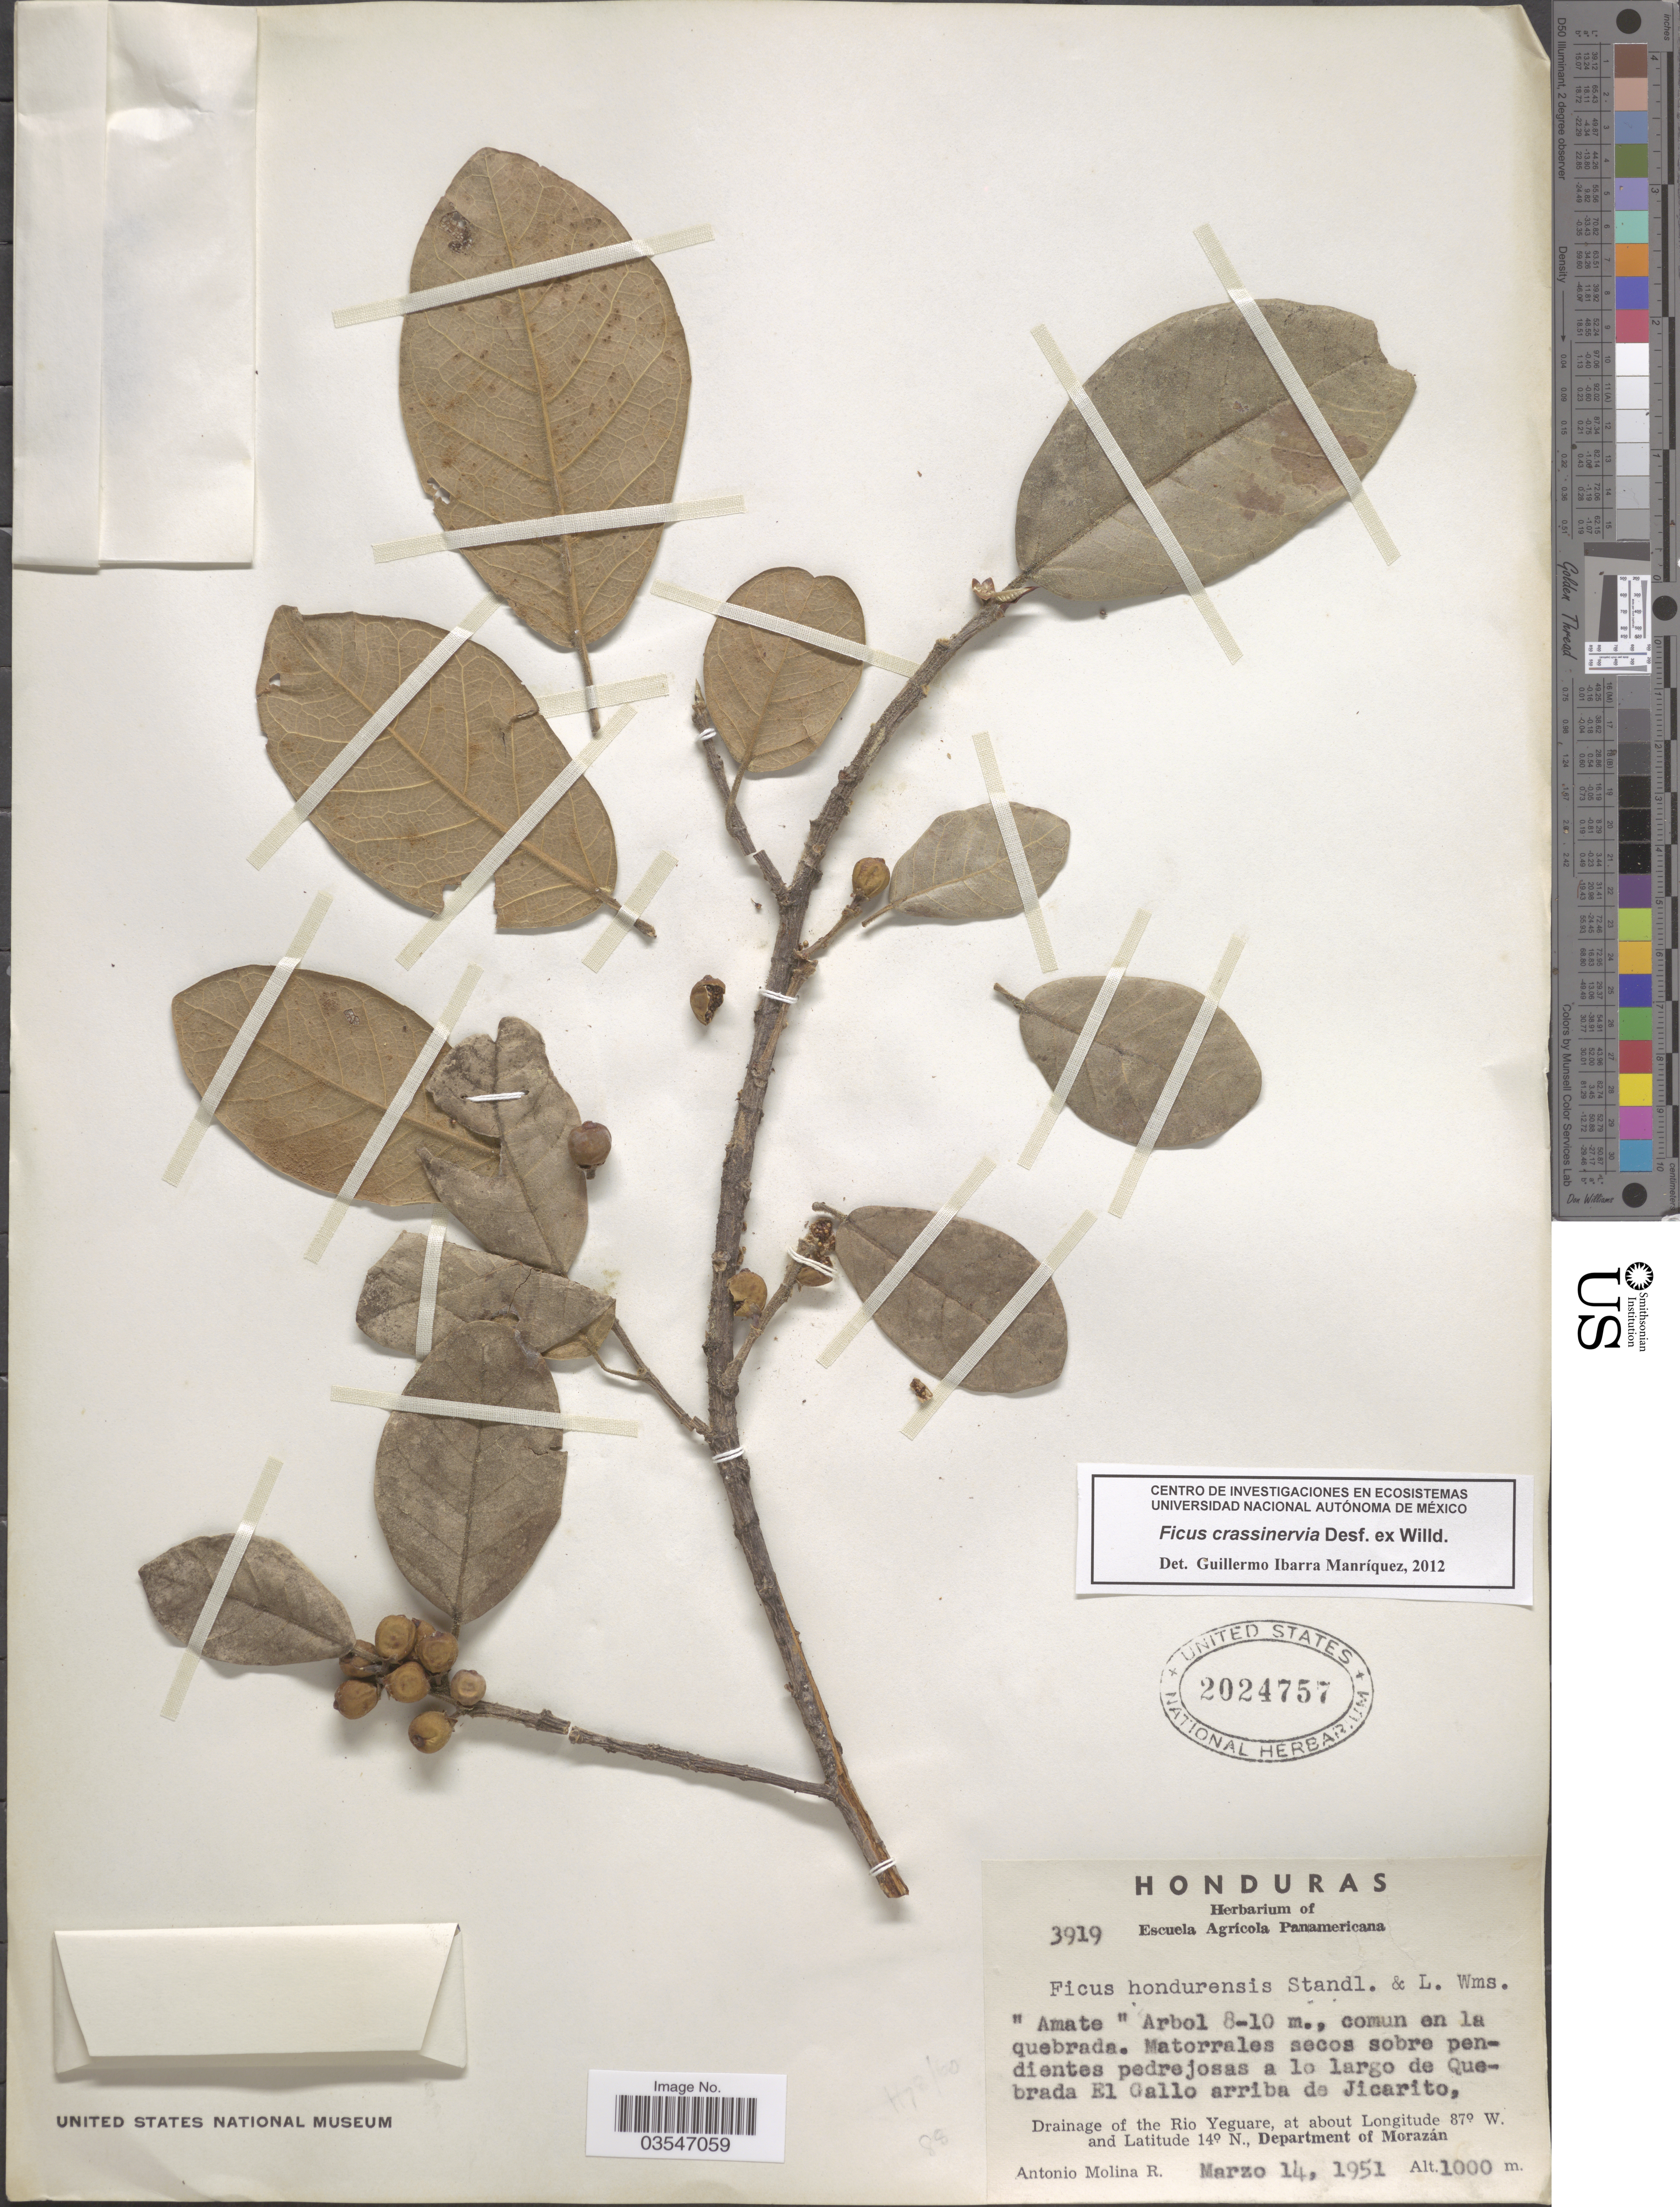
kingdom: Plantae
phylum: Tracheophyta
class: Magnoliopsida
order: Rosales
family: Moraceae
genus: Ficus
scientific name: Ficus crassinervia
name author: Desf. ex Willd.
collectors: A. Molina R.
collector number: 3919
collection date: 1951-03-14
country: El Salvador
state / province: Morazan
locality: Matorrales secos sobre pendientes pedrejosas a lo largo de Quebrada El Gallo arriba de Jicarito, Drainage of the Rio Yeguare, Department of Morazán.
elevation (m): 1000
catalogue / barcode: US 2024757